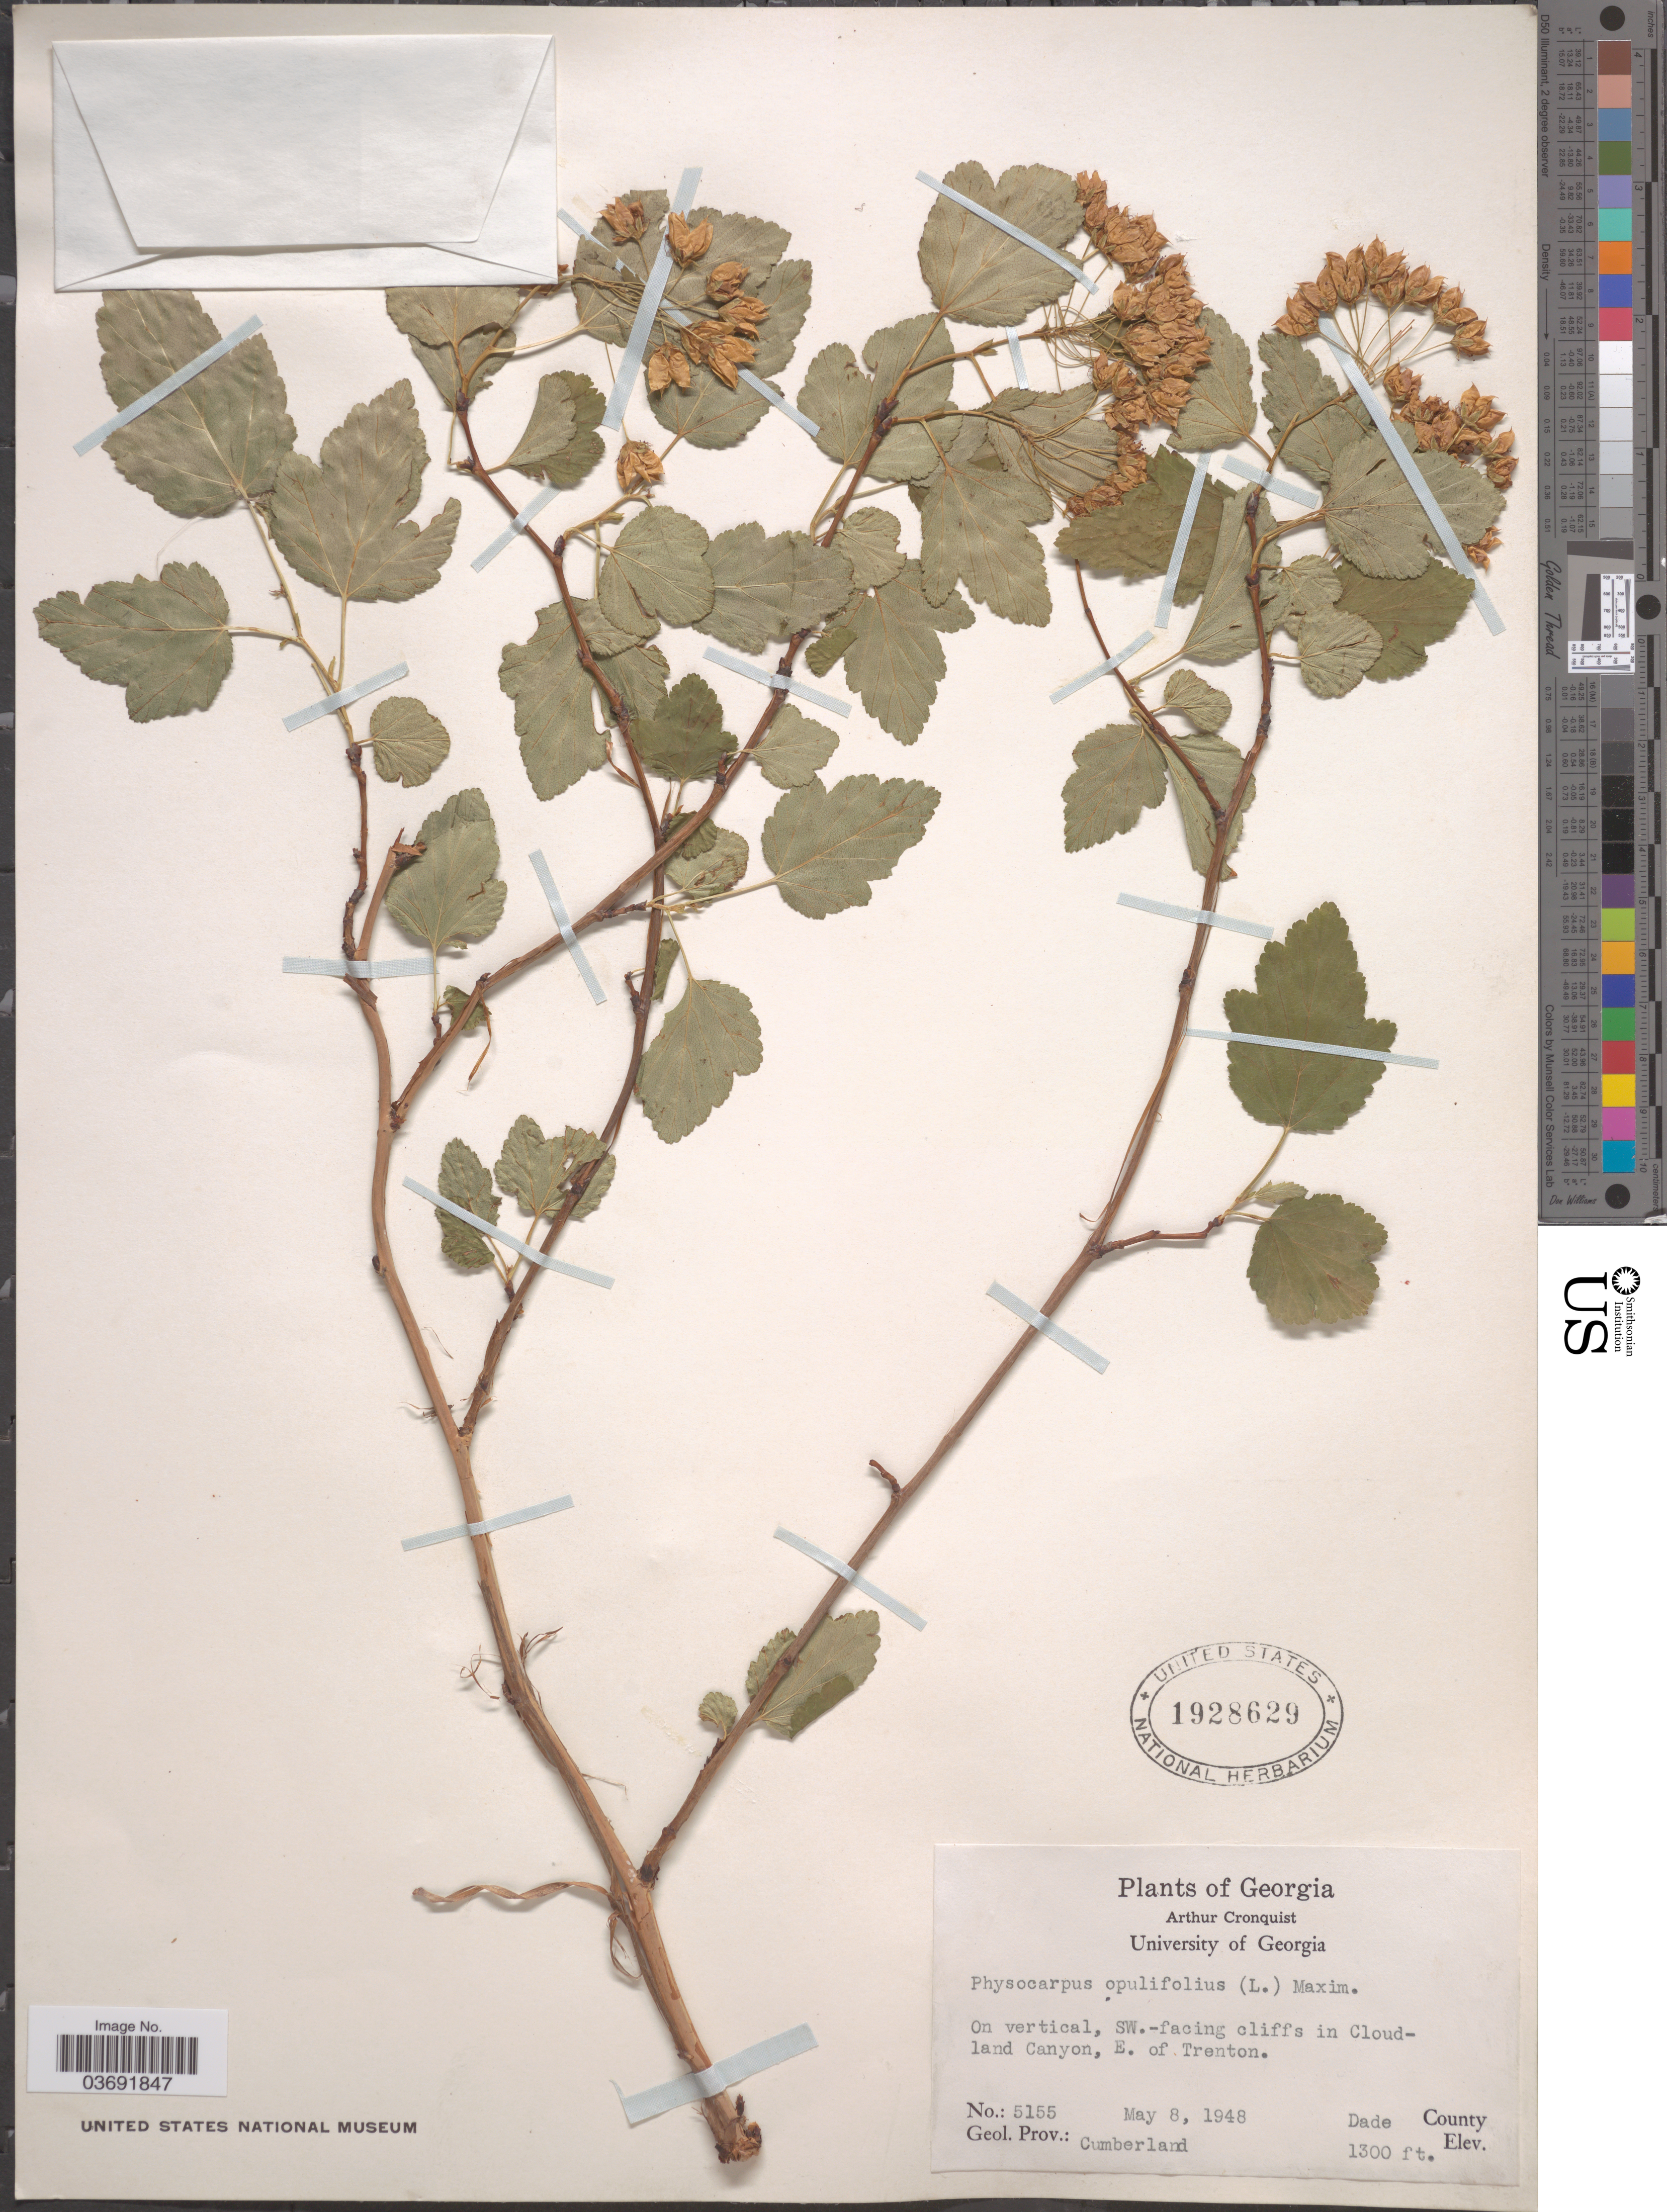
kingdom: Plantae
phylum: Tracheophyta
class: Magnoliopsida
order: Rosales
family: Rosaceae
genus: Physocarpus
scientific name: Physocarpus opulifolius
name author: (L.) Maxim.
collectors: A. J. Cronquist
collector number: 5155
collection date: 1948-05-08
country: United States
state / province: Georgia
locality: On vertical, SW.-facing cliffs in Cloudland Canyon, E. of Trenton. Dade County. Geol. Prov.: Cumberland.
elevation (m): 396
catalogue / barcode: US 1928629